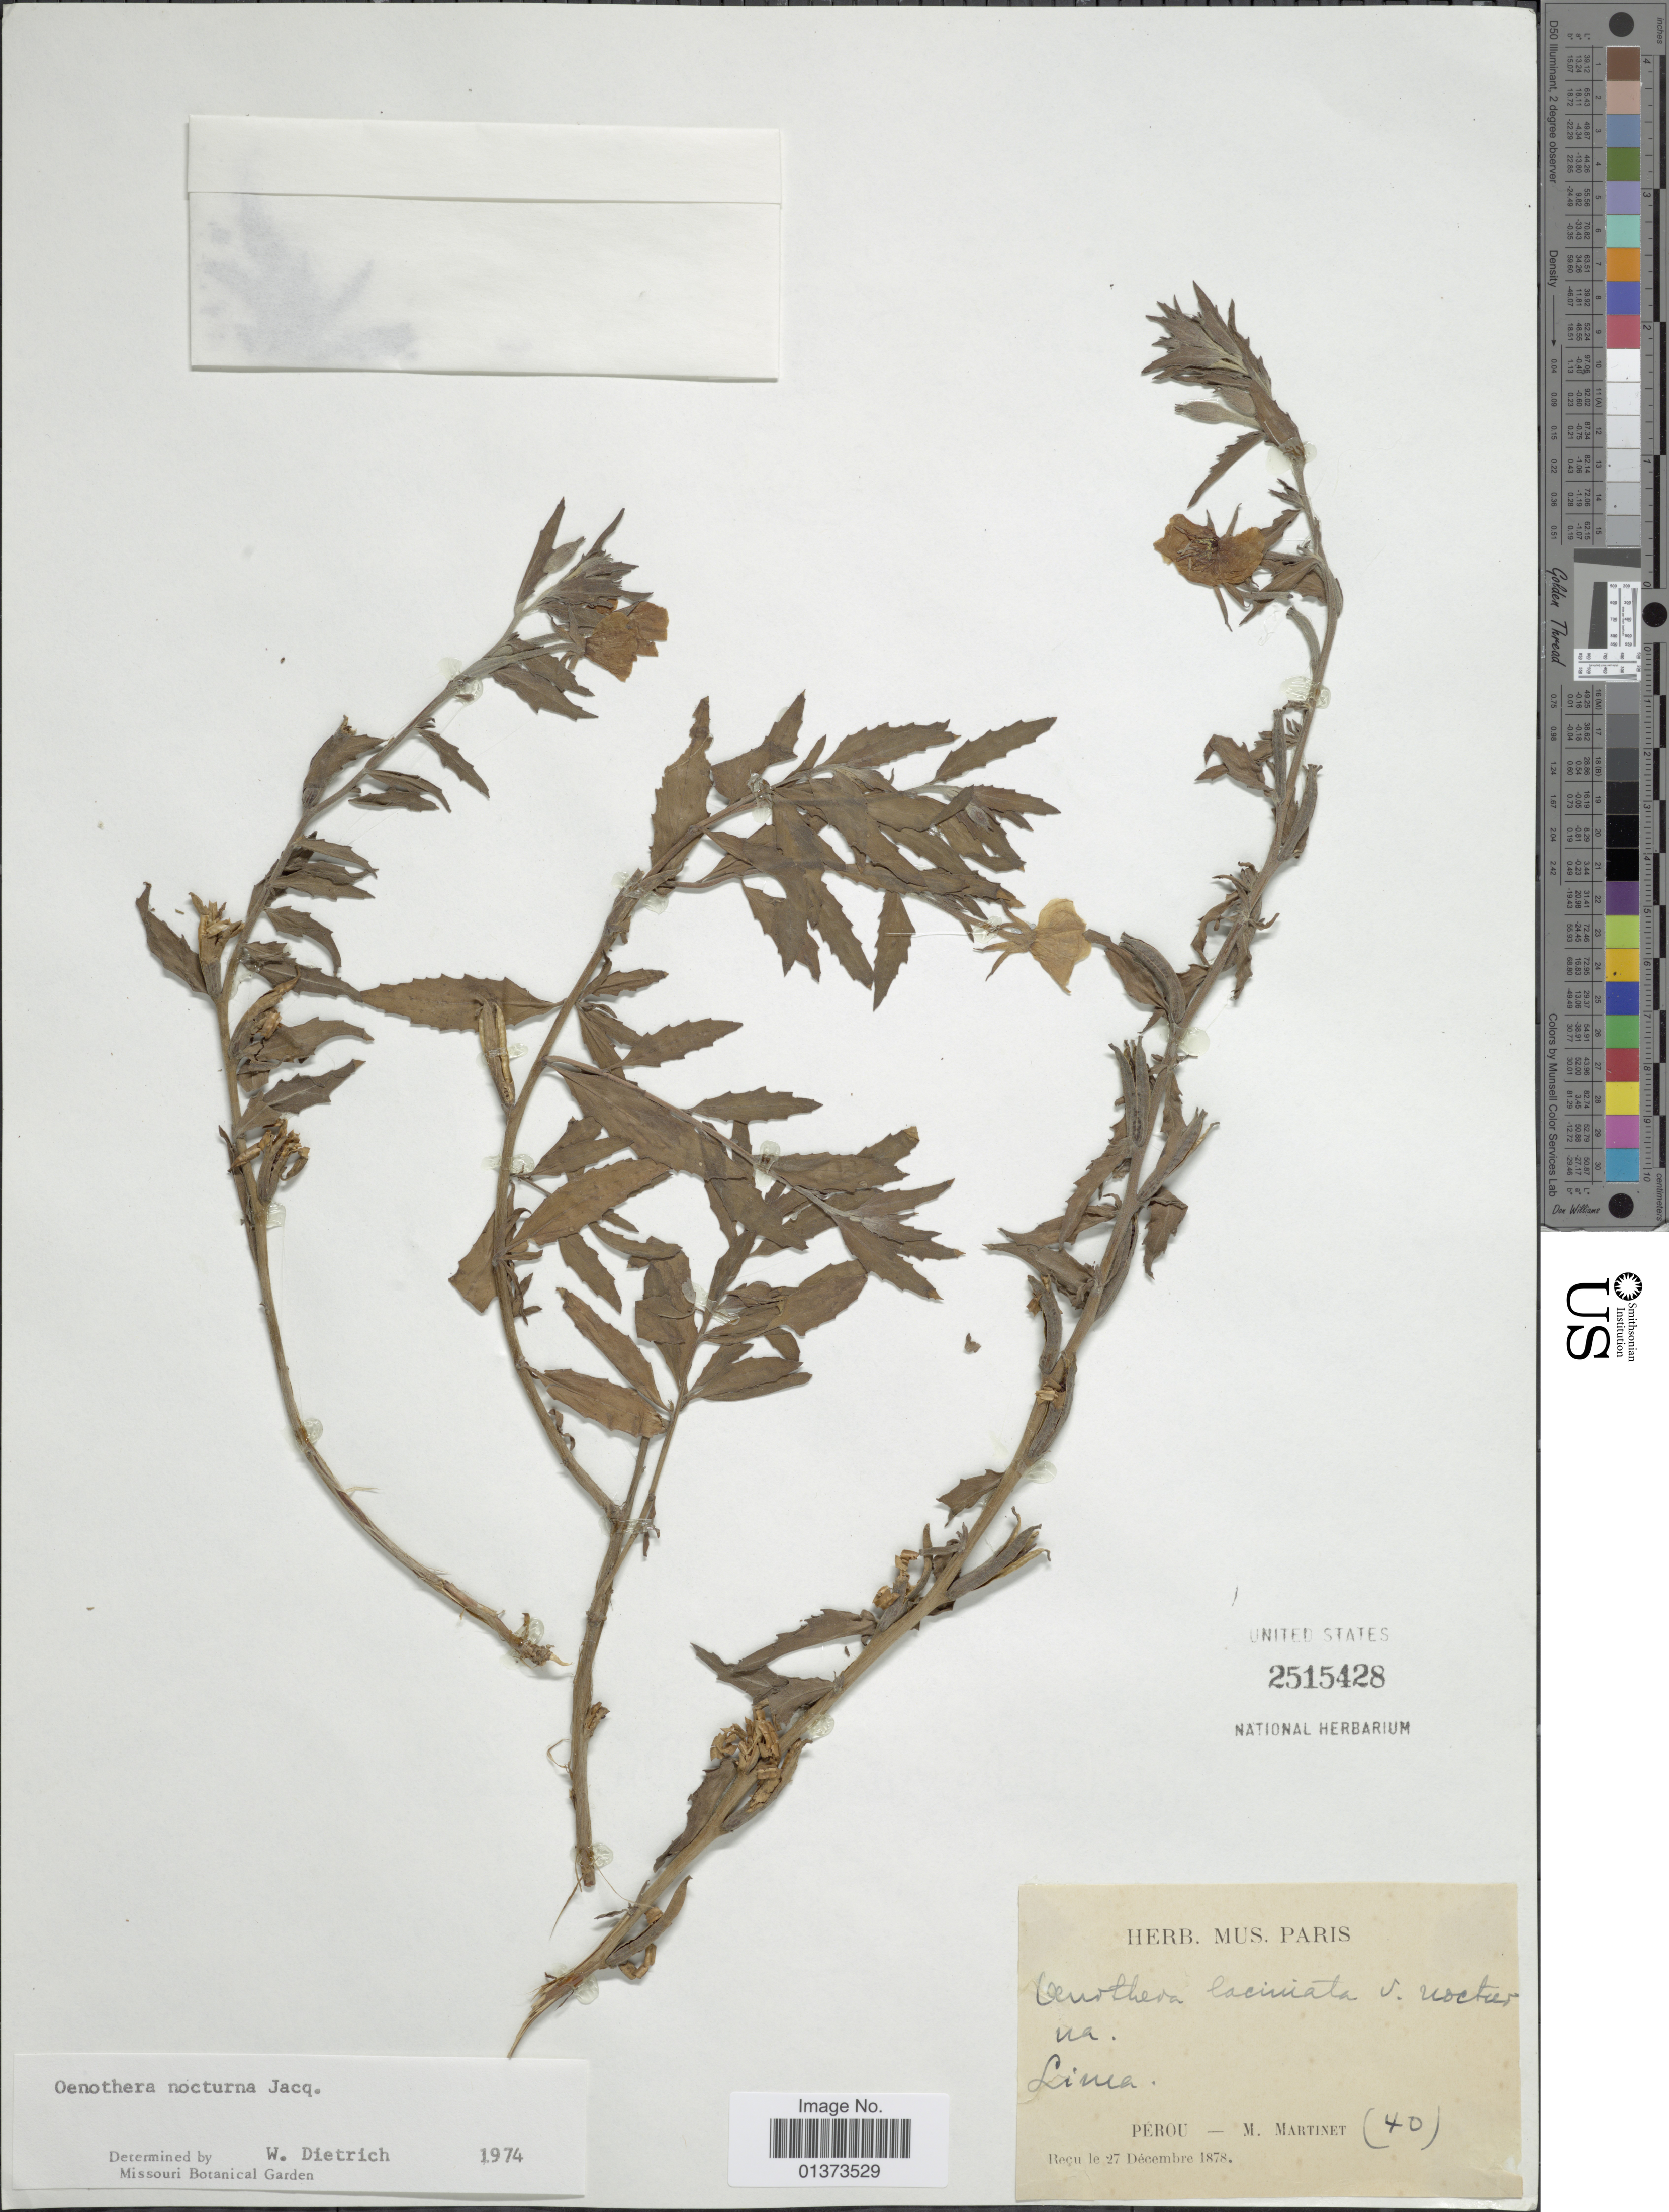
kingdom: Plantae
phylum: Tracheophyta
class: Magnoliopsida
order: Myrtales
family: Onagraceae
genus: Oenothera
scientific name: Oenothera nocturna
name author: Jacq.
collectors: -. Martinet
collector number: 40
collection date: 1878-12-27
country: Peru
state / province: Lima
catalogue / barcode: US 2515428